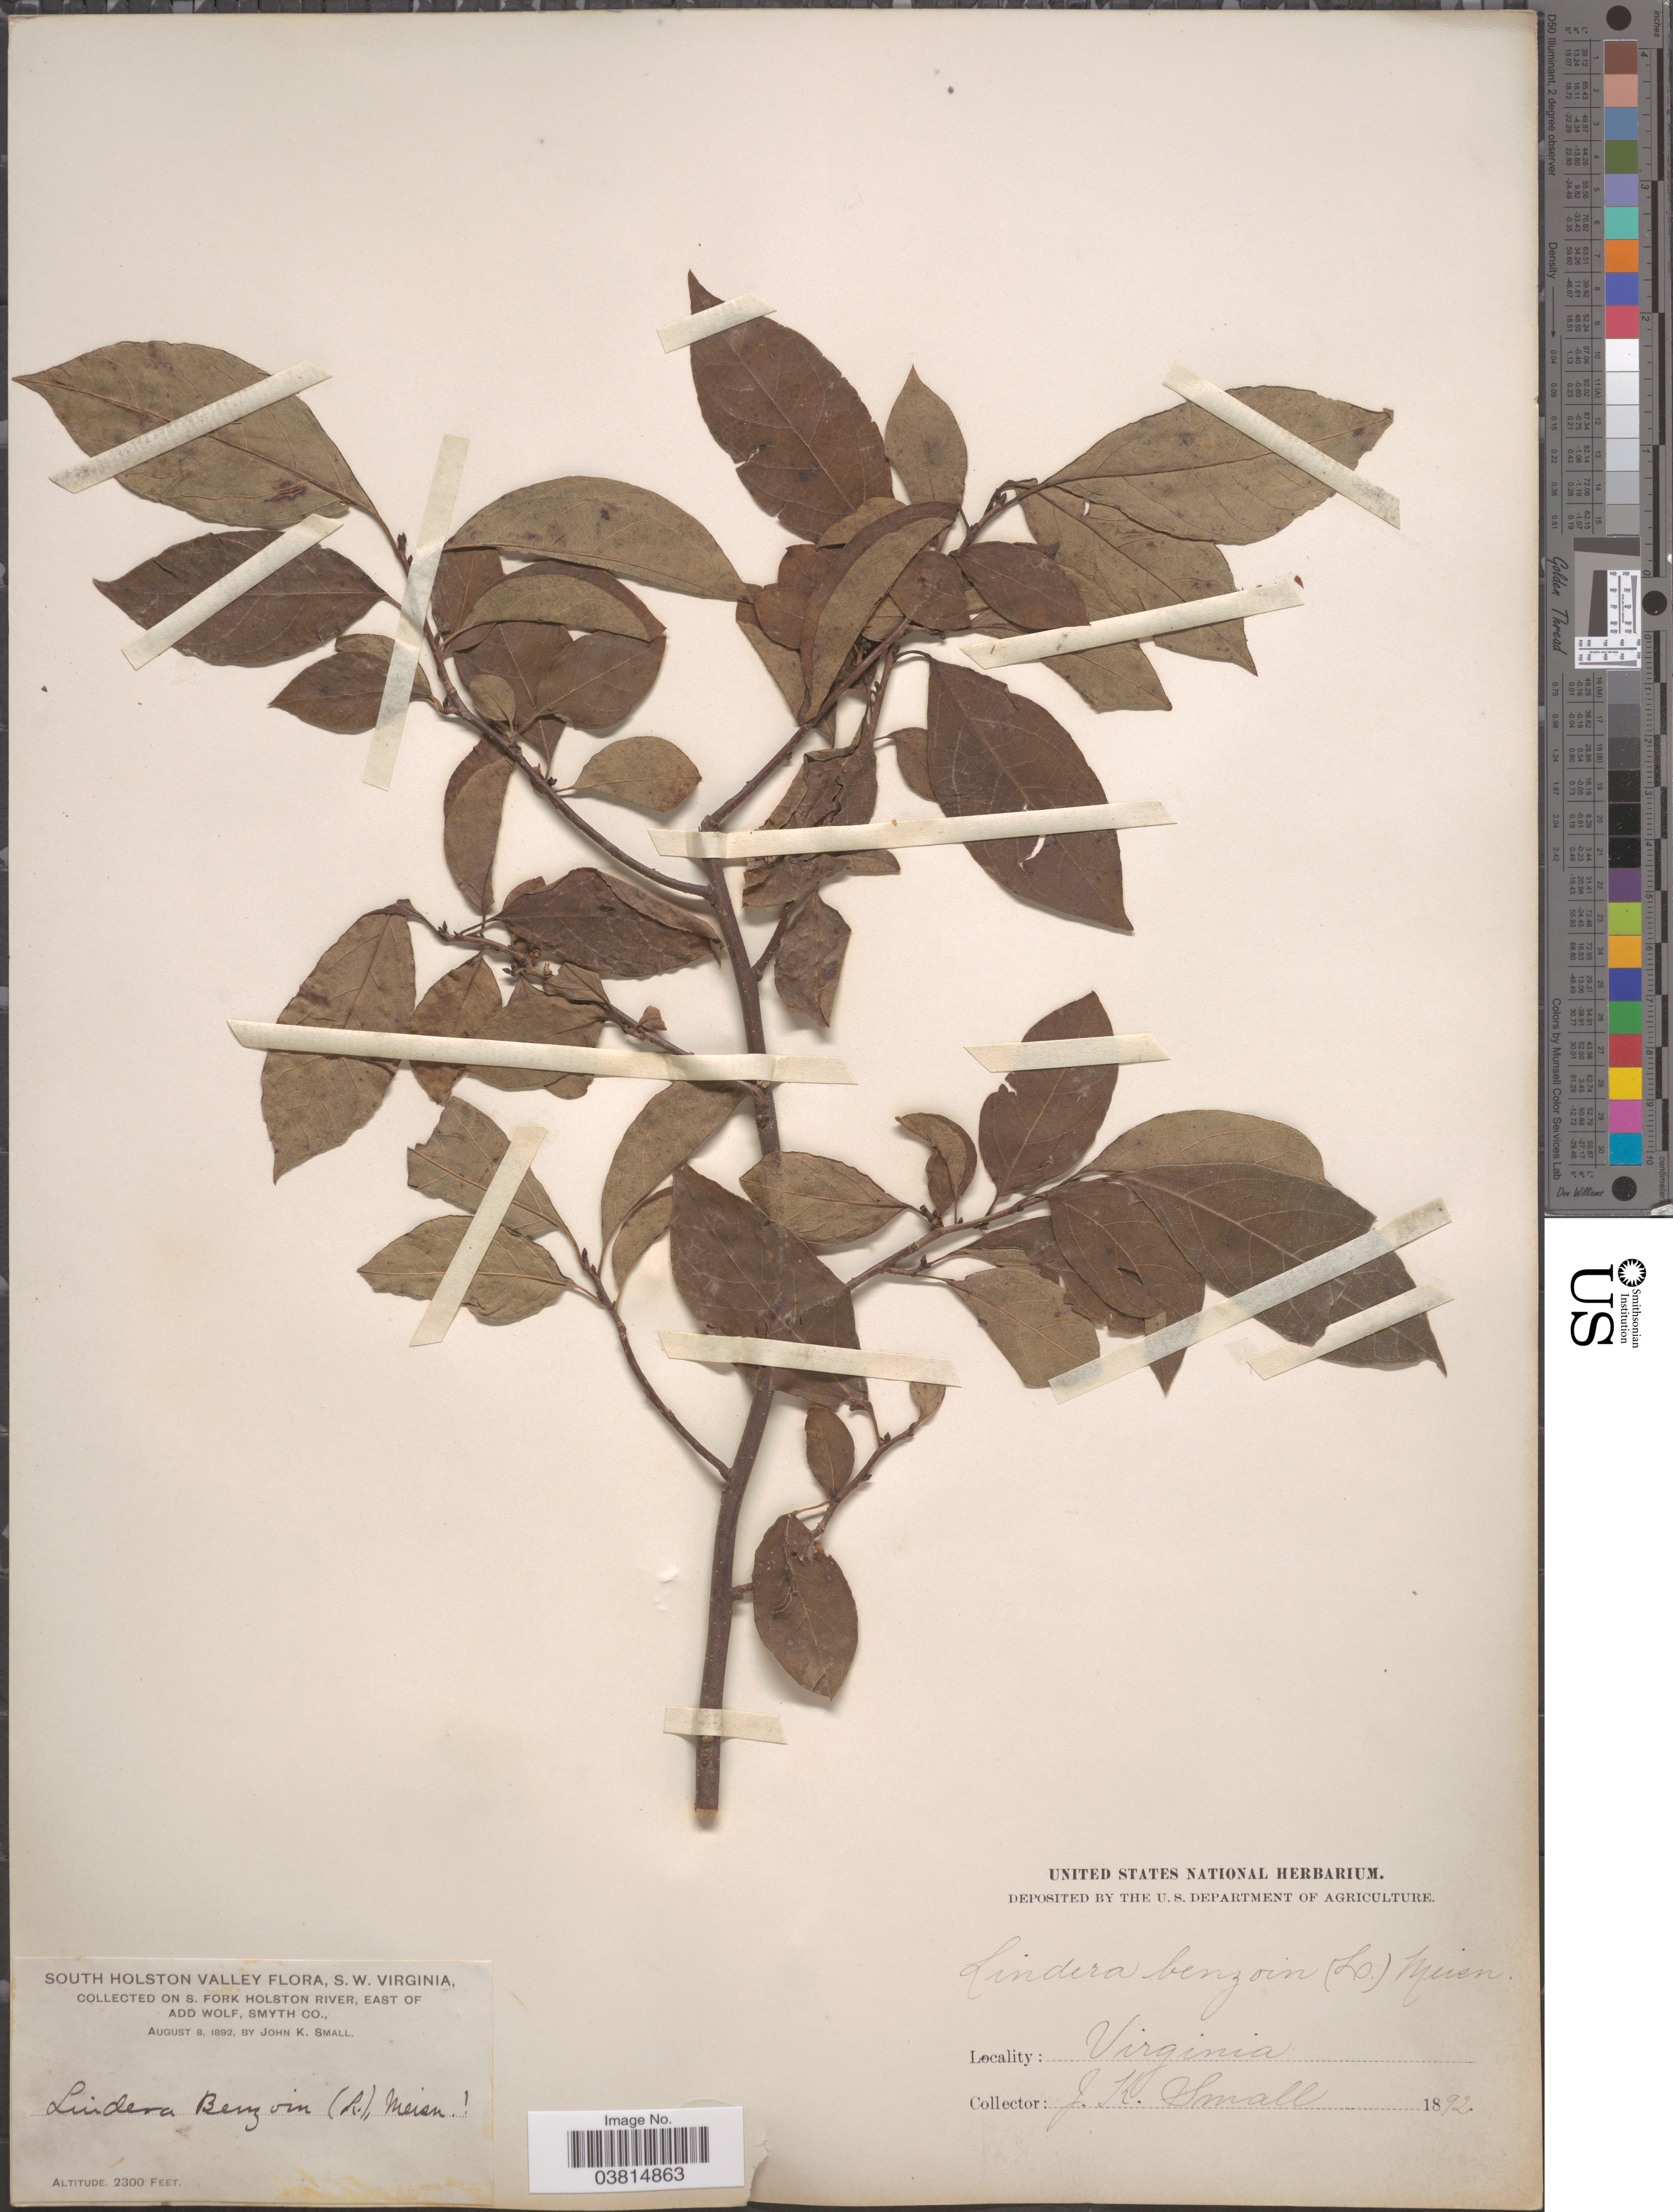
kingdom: Plantae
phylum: Tracheophyta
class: Magnoliopsida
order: Laurales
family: Lauraceae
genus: Lindera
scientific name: Lindera benzoin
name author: (L.) Blume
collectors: J. K. Small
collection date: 1892-08-08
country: United States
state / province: Virginia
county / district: Smyth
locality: South Holston Valley, S.W. Virginia. On S. Fork Holston River, East of Add Wolf, Smyth Co.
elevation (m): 701